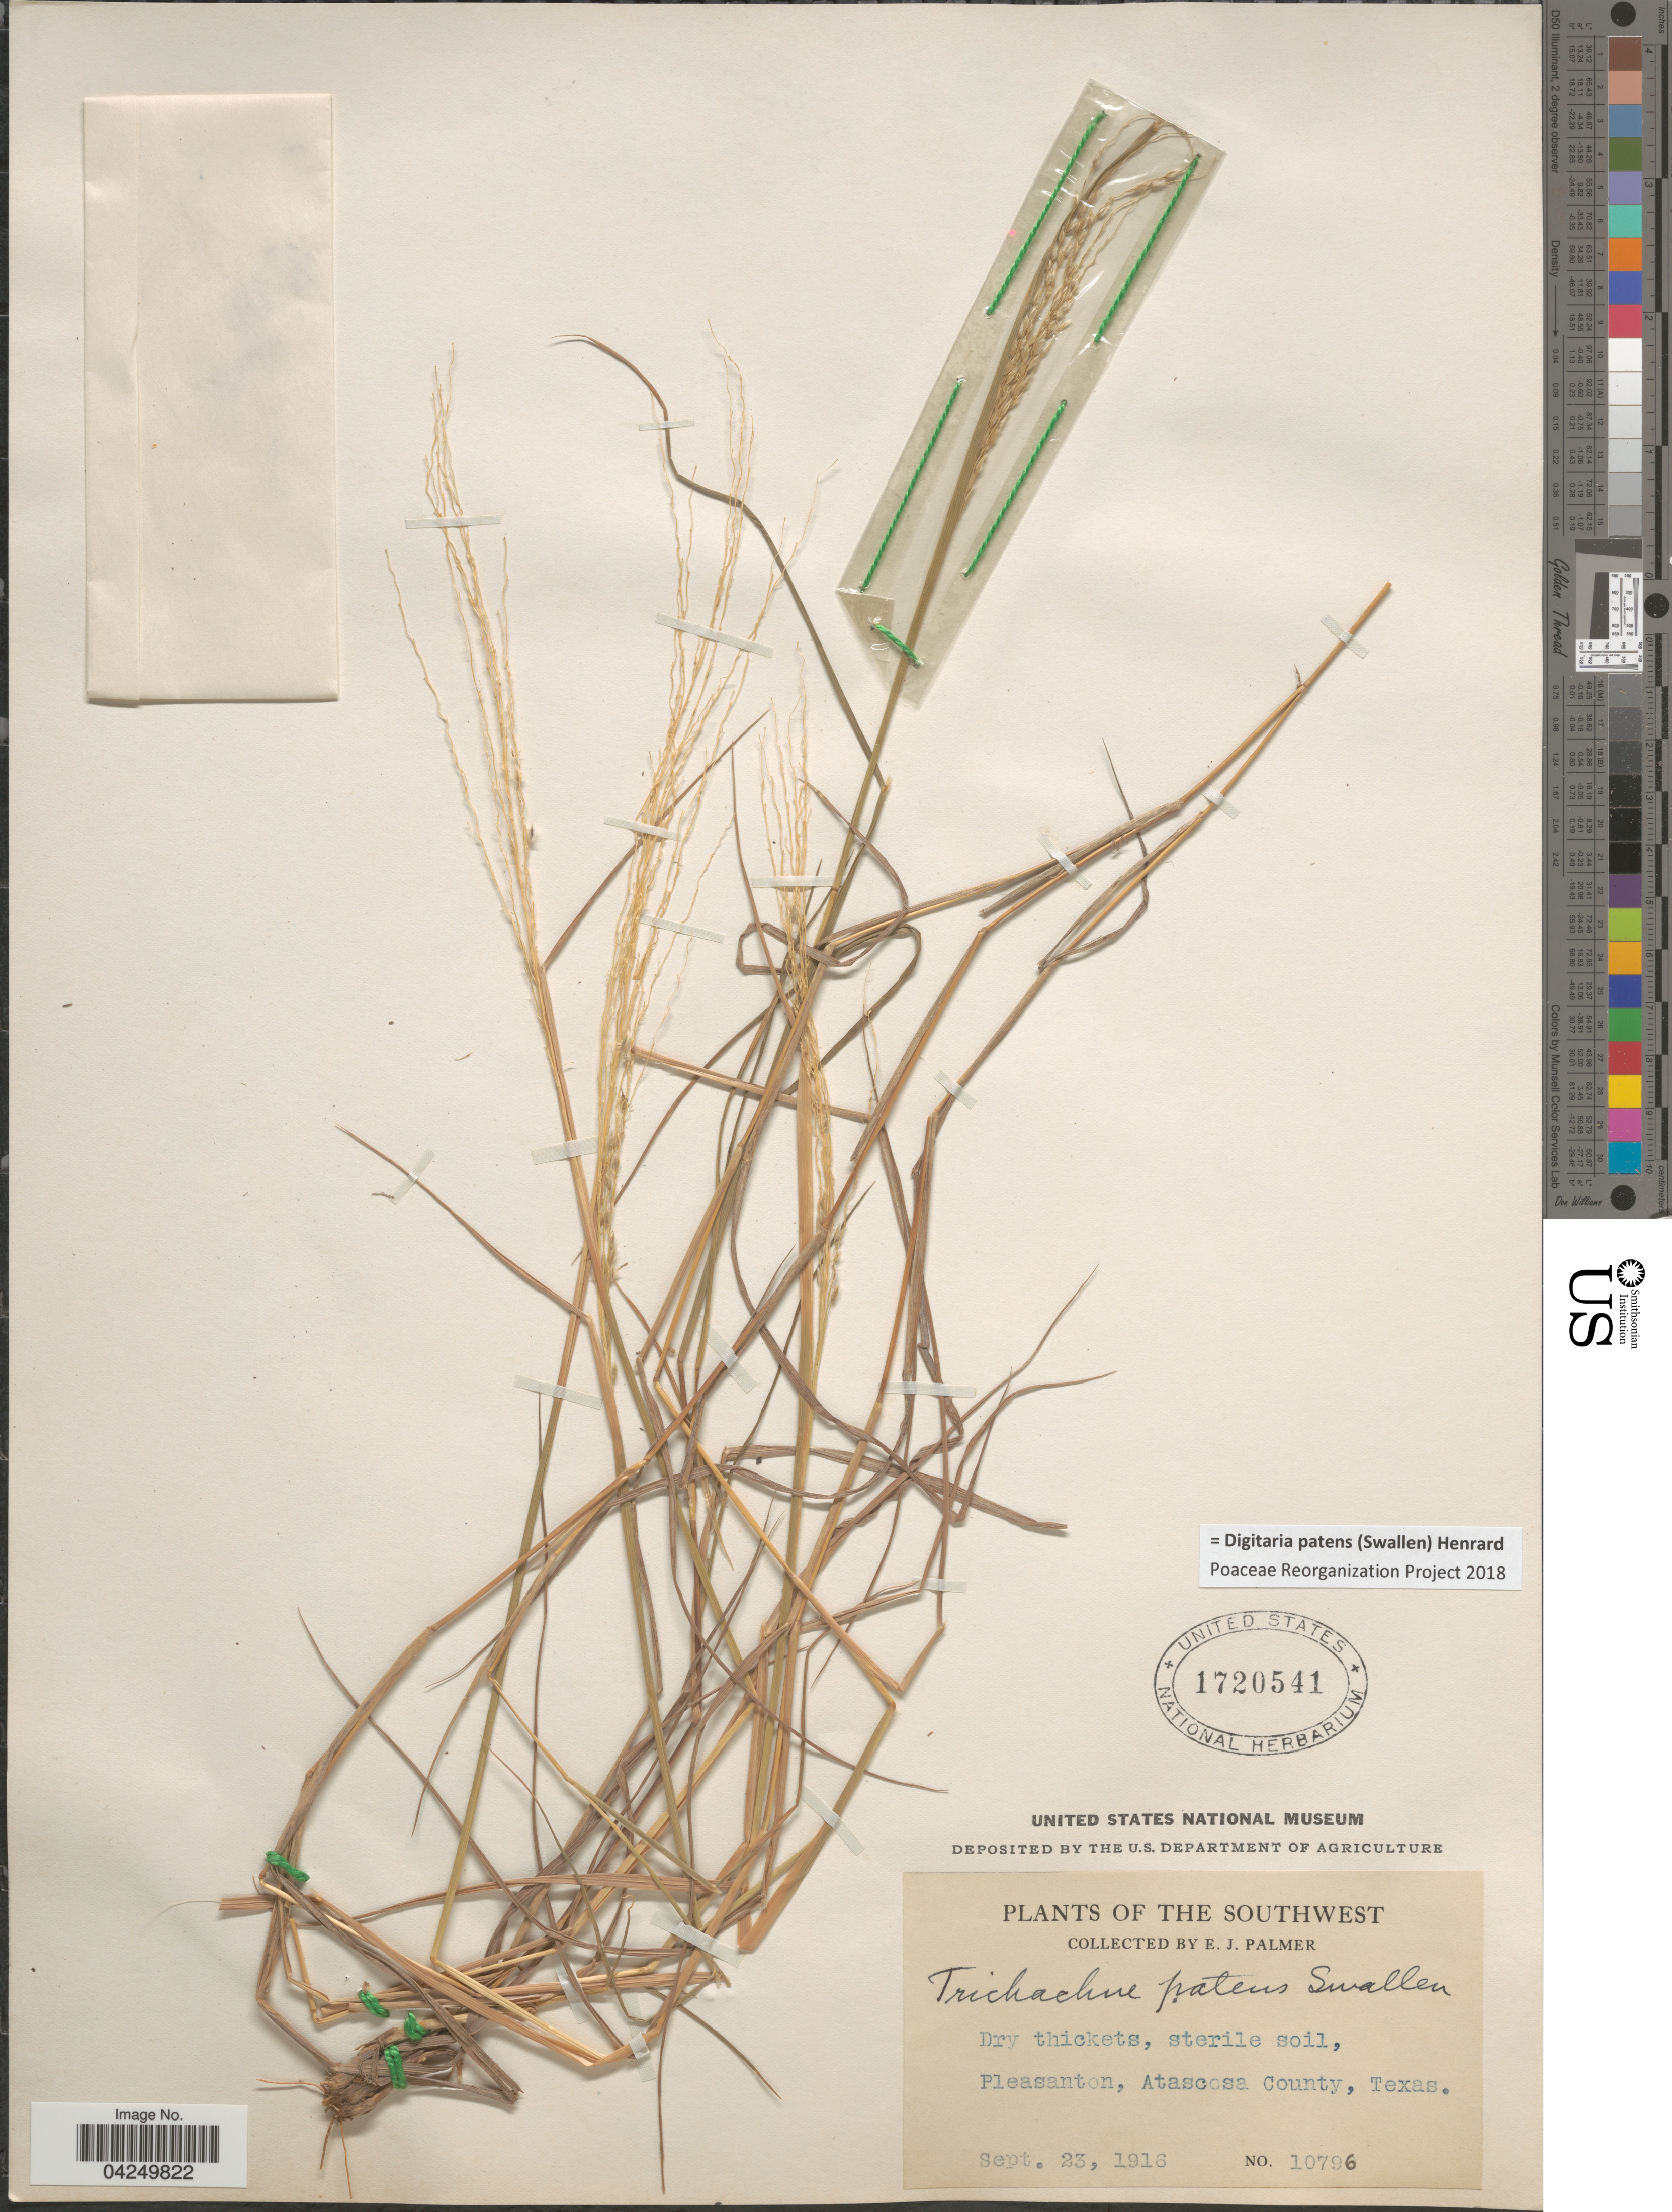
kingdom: Plantae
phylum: Tracheophyta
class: Liliopsida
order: Poales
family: Poaceae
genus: Digitaria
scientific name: Digitaria patens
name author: (Swallen) Henr.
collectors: E. J. Palmer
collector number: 10796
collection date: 1916-09-23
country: United States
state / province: Texas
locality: Southwest. Pleasanton, Atascosa County.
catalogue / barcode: US 1720451